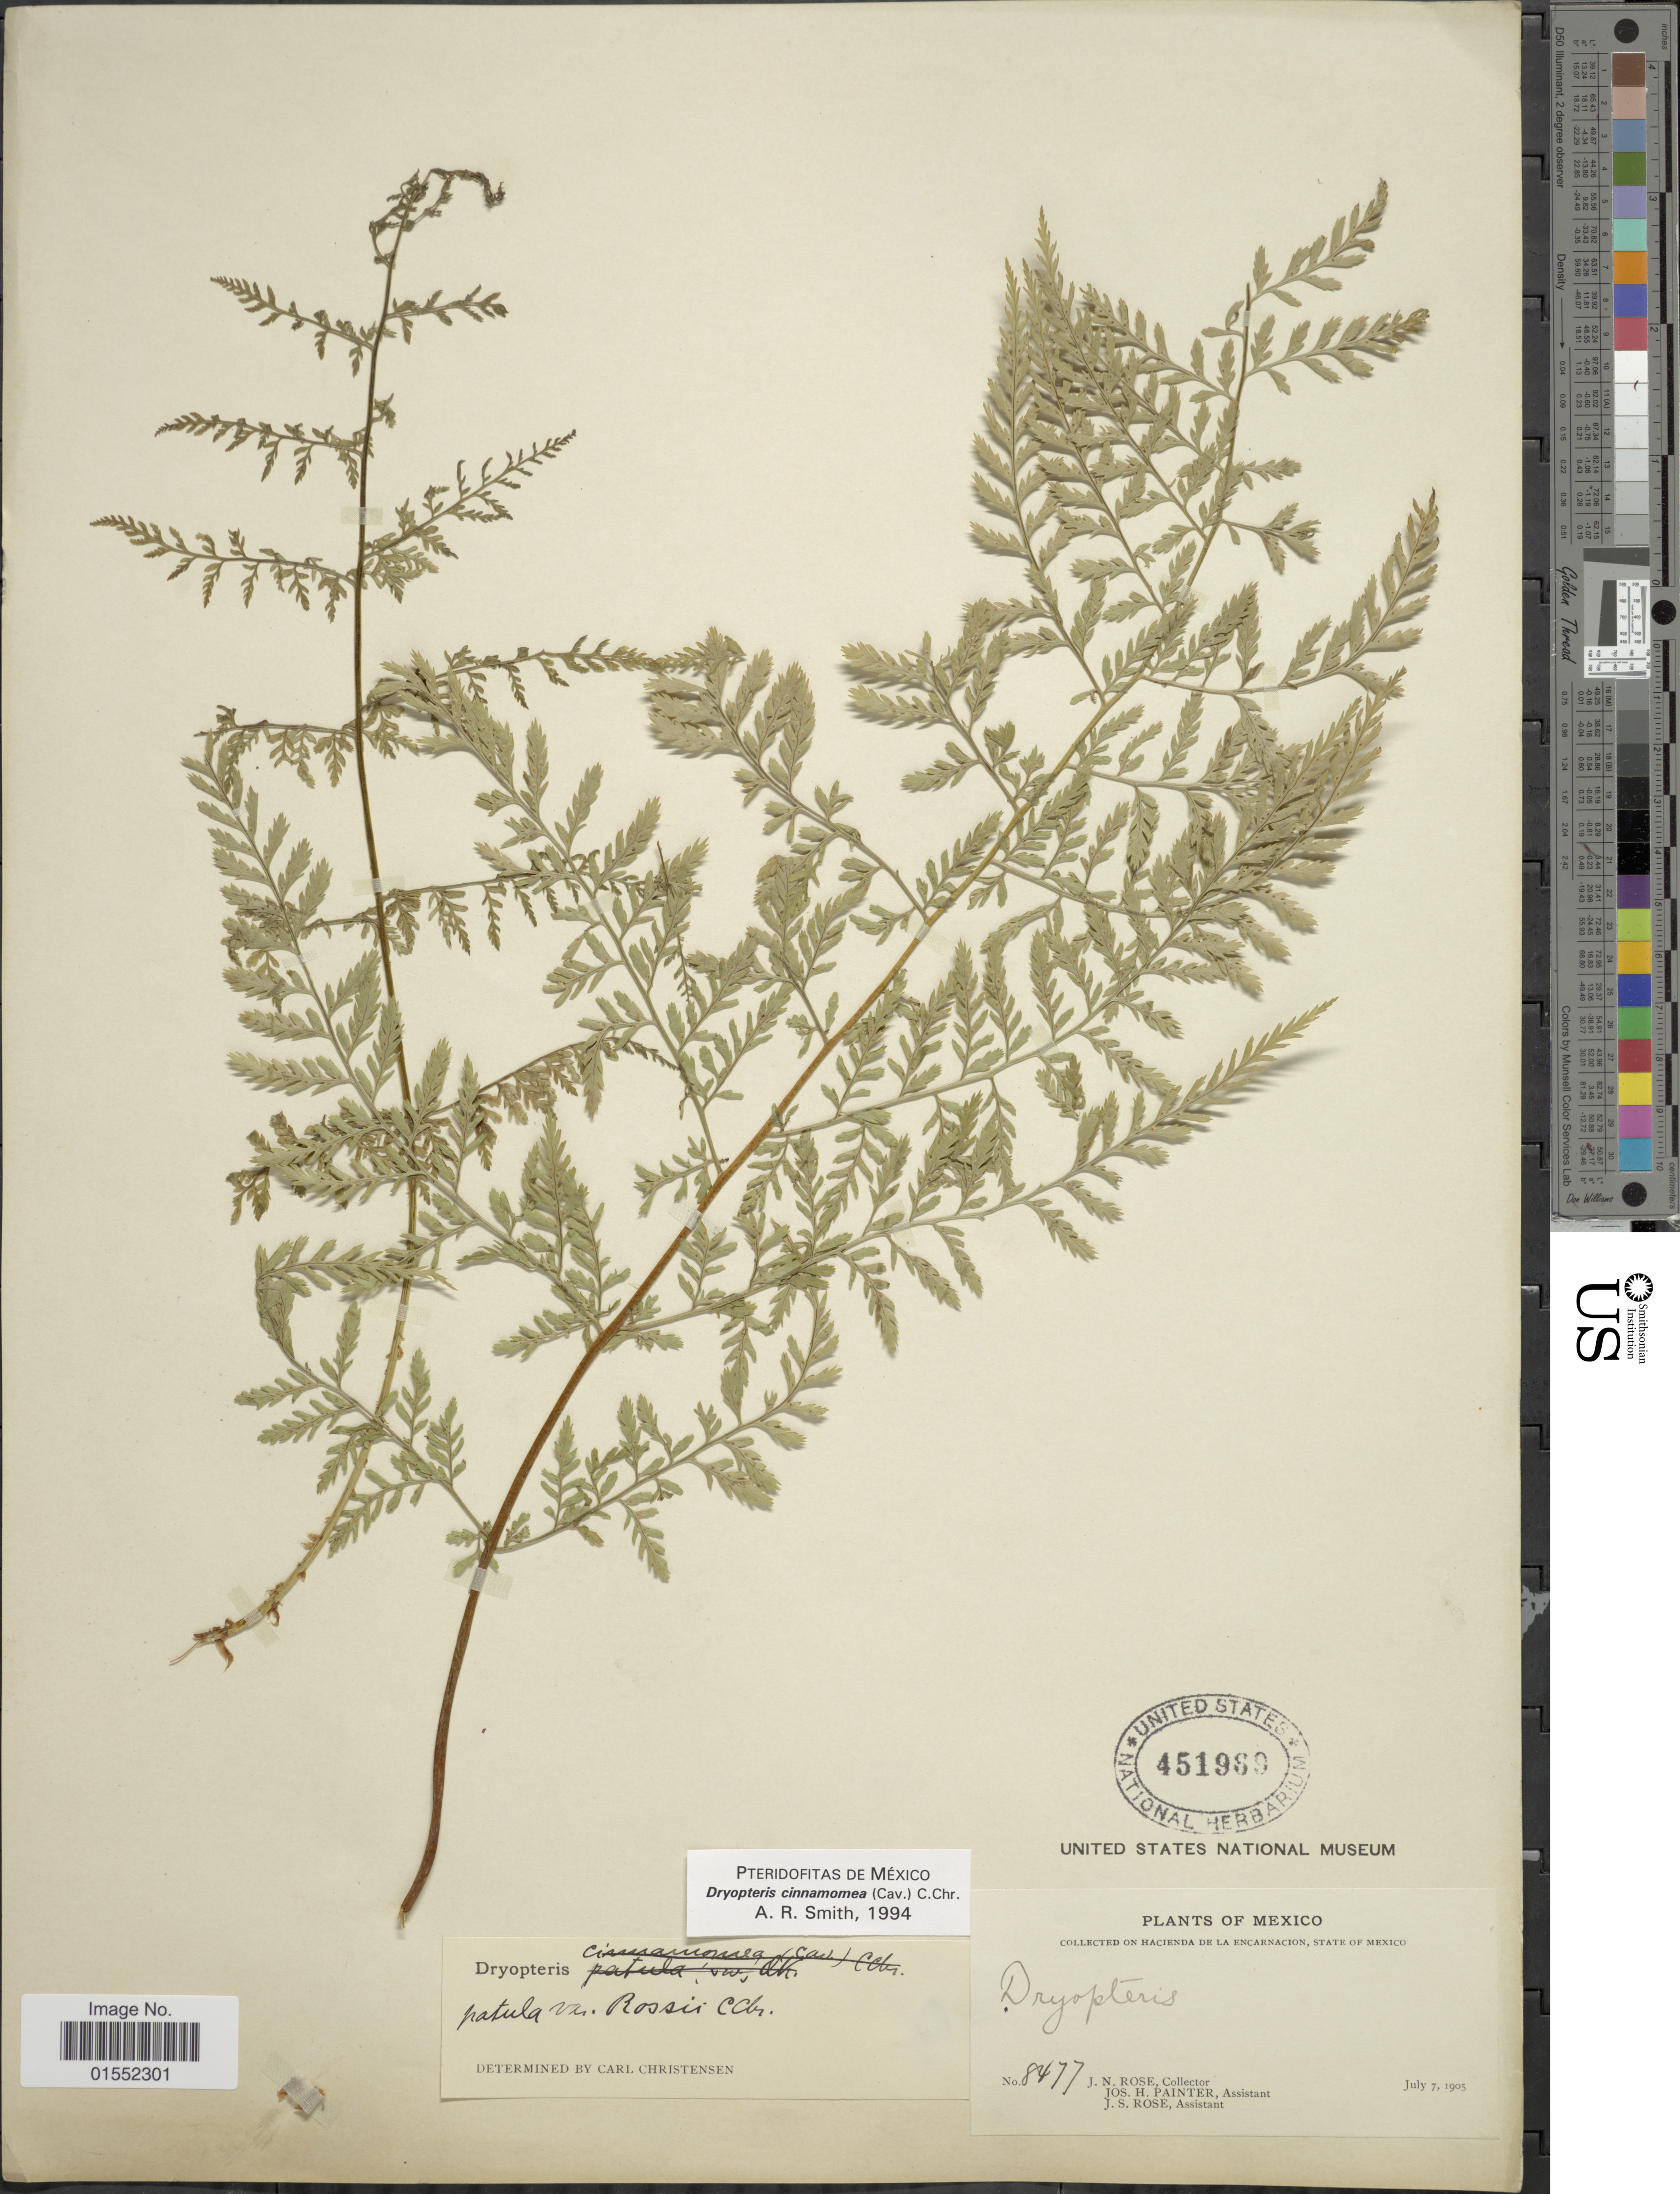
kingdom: Plantae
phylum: Tracheophyta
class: Polypodiopsida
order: Polypodiales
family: Dryopteridaceae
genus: Dryopteris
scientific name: Dryopteris cinnamomea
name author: (Cav.) C. Chr.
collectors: J. N. Rose, J. H. Painter & J. S. Rose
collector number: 8477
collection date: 1905-07-07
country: Mexico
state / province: México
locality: On Hacienda de la Encarnacion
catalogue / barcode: US 451969